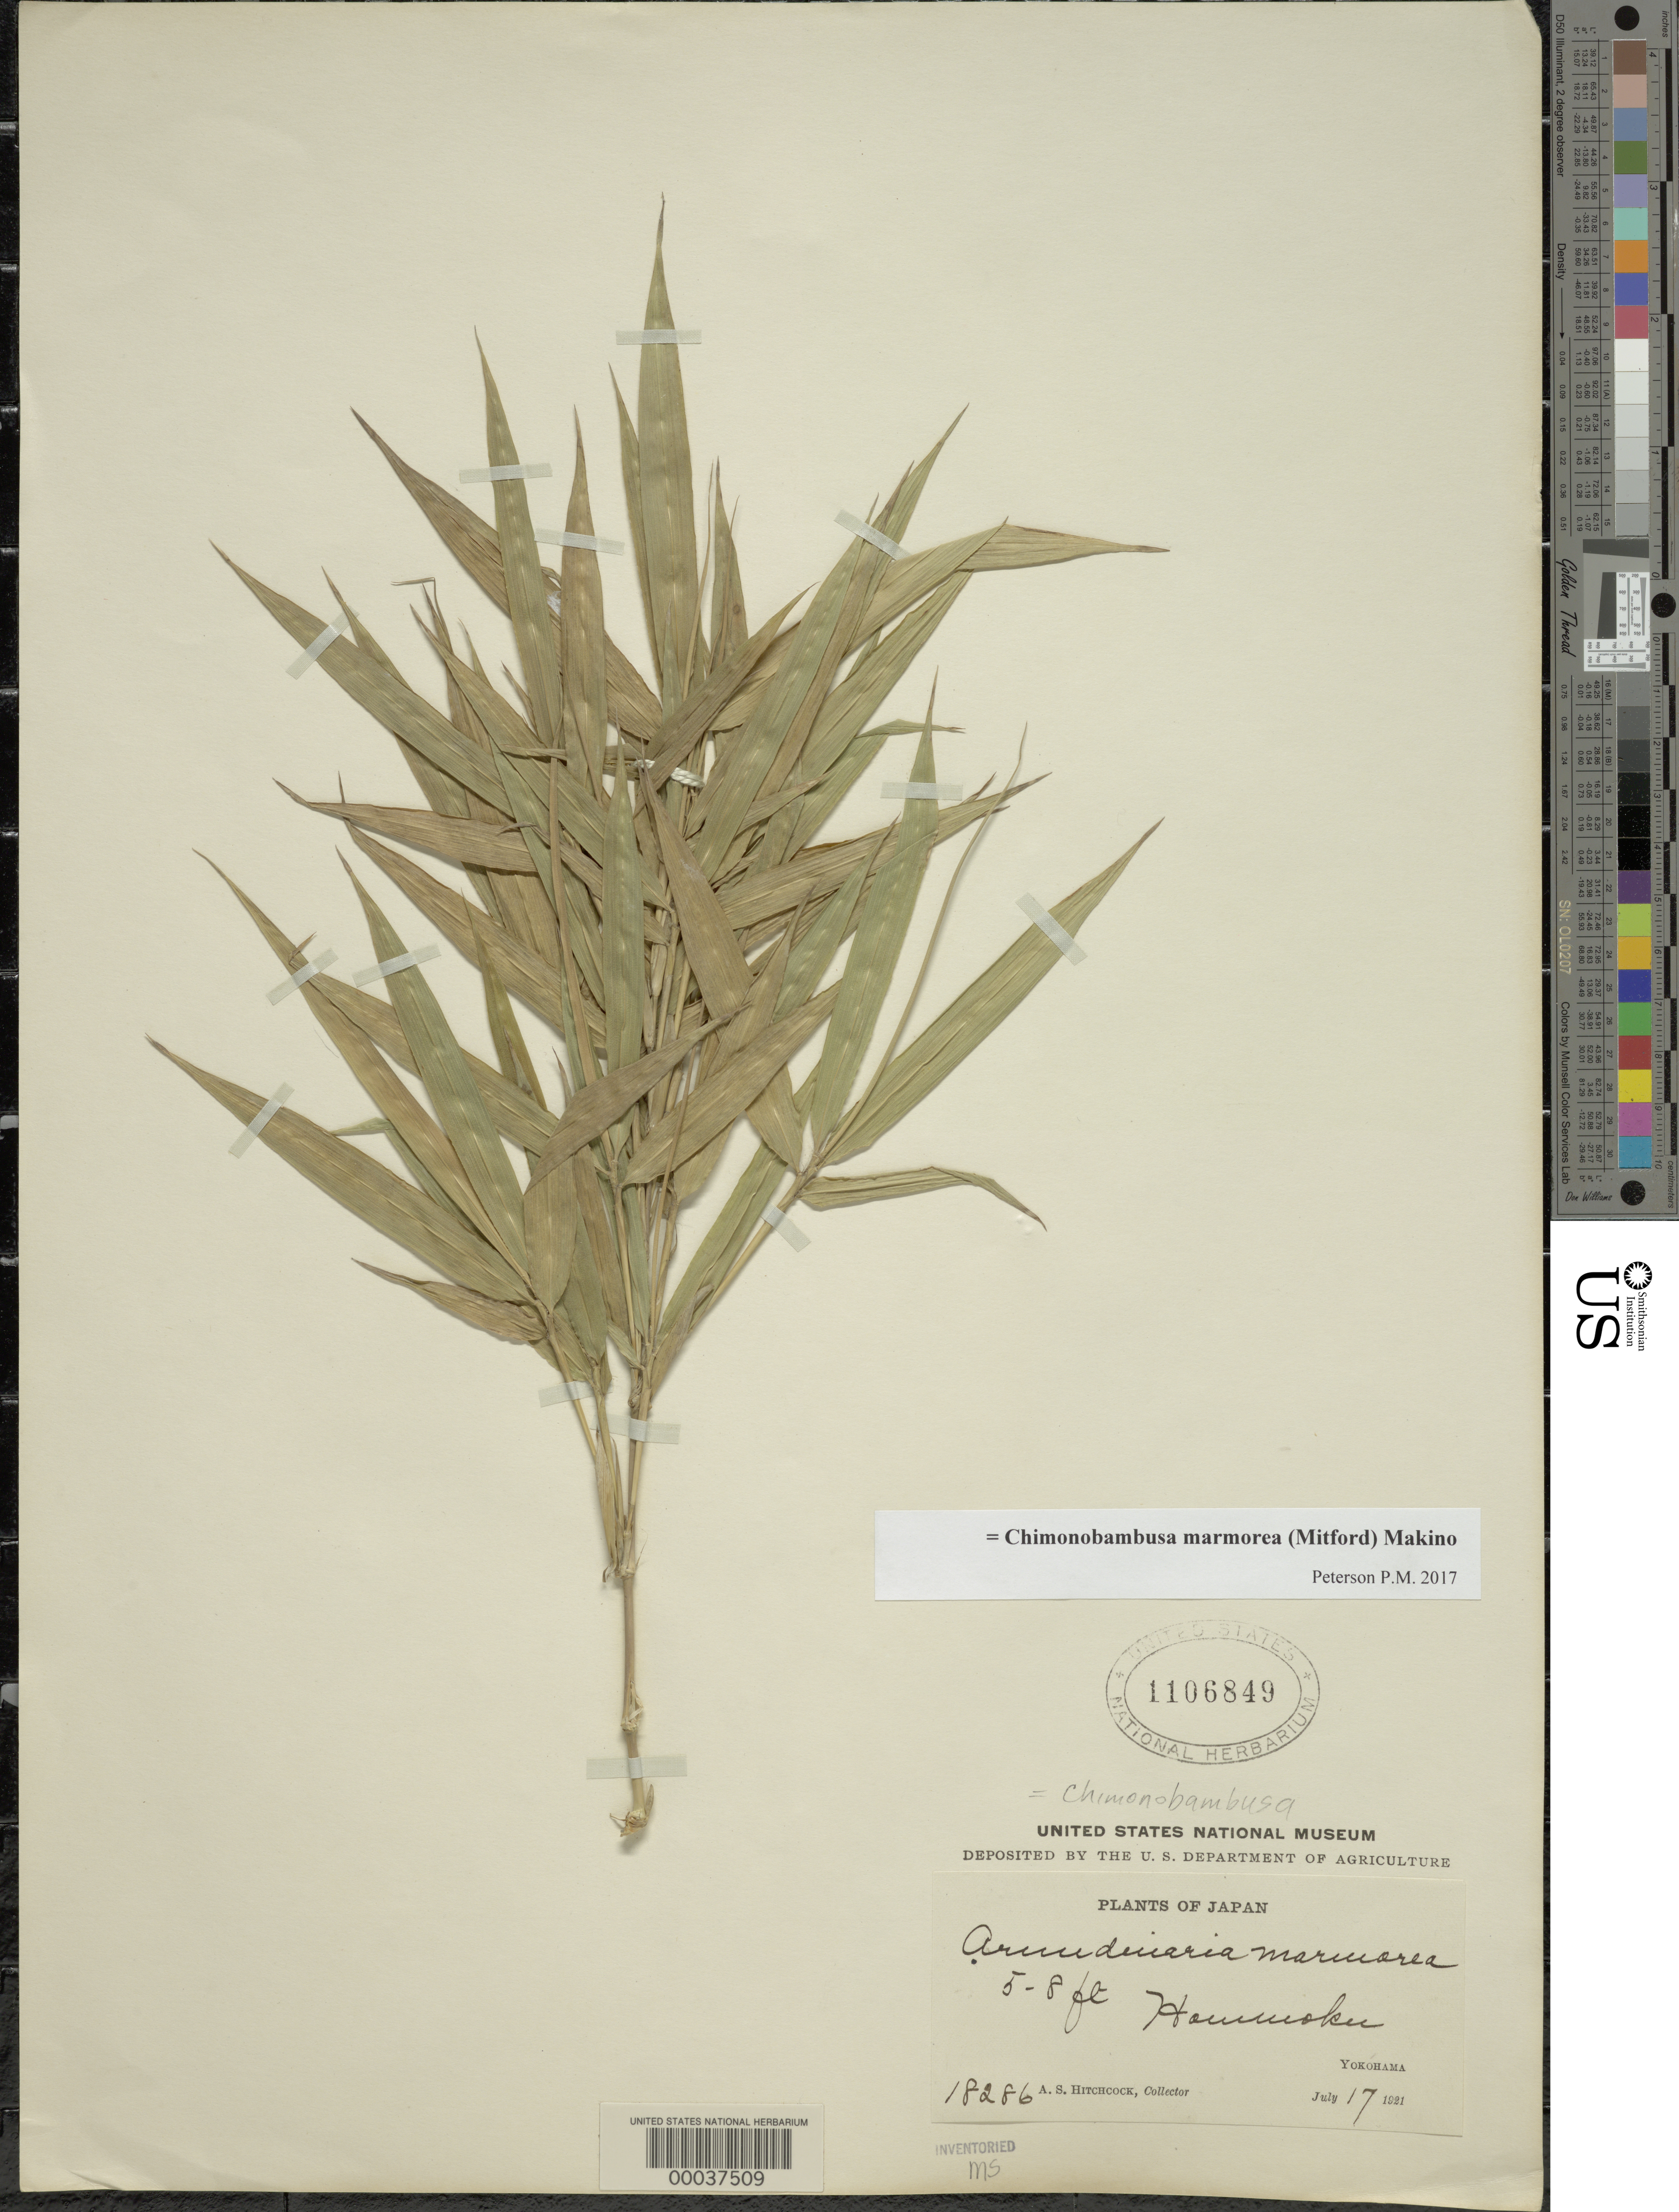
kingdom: Plantae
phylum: Tracheophyta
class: Liliopsida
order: Poales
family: Poaceae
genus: Chimonobambusa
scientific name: Chimonobambusa marmorea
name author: Makino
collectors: A. S. Hitchcock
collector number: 18286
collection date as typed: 17 Jul 1921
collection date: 1921-07-17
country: Japan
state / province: Kanagawa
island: Honshu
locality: Yokohama.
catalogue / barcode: US 1106849